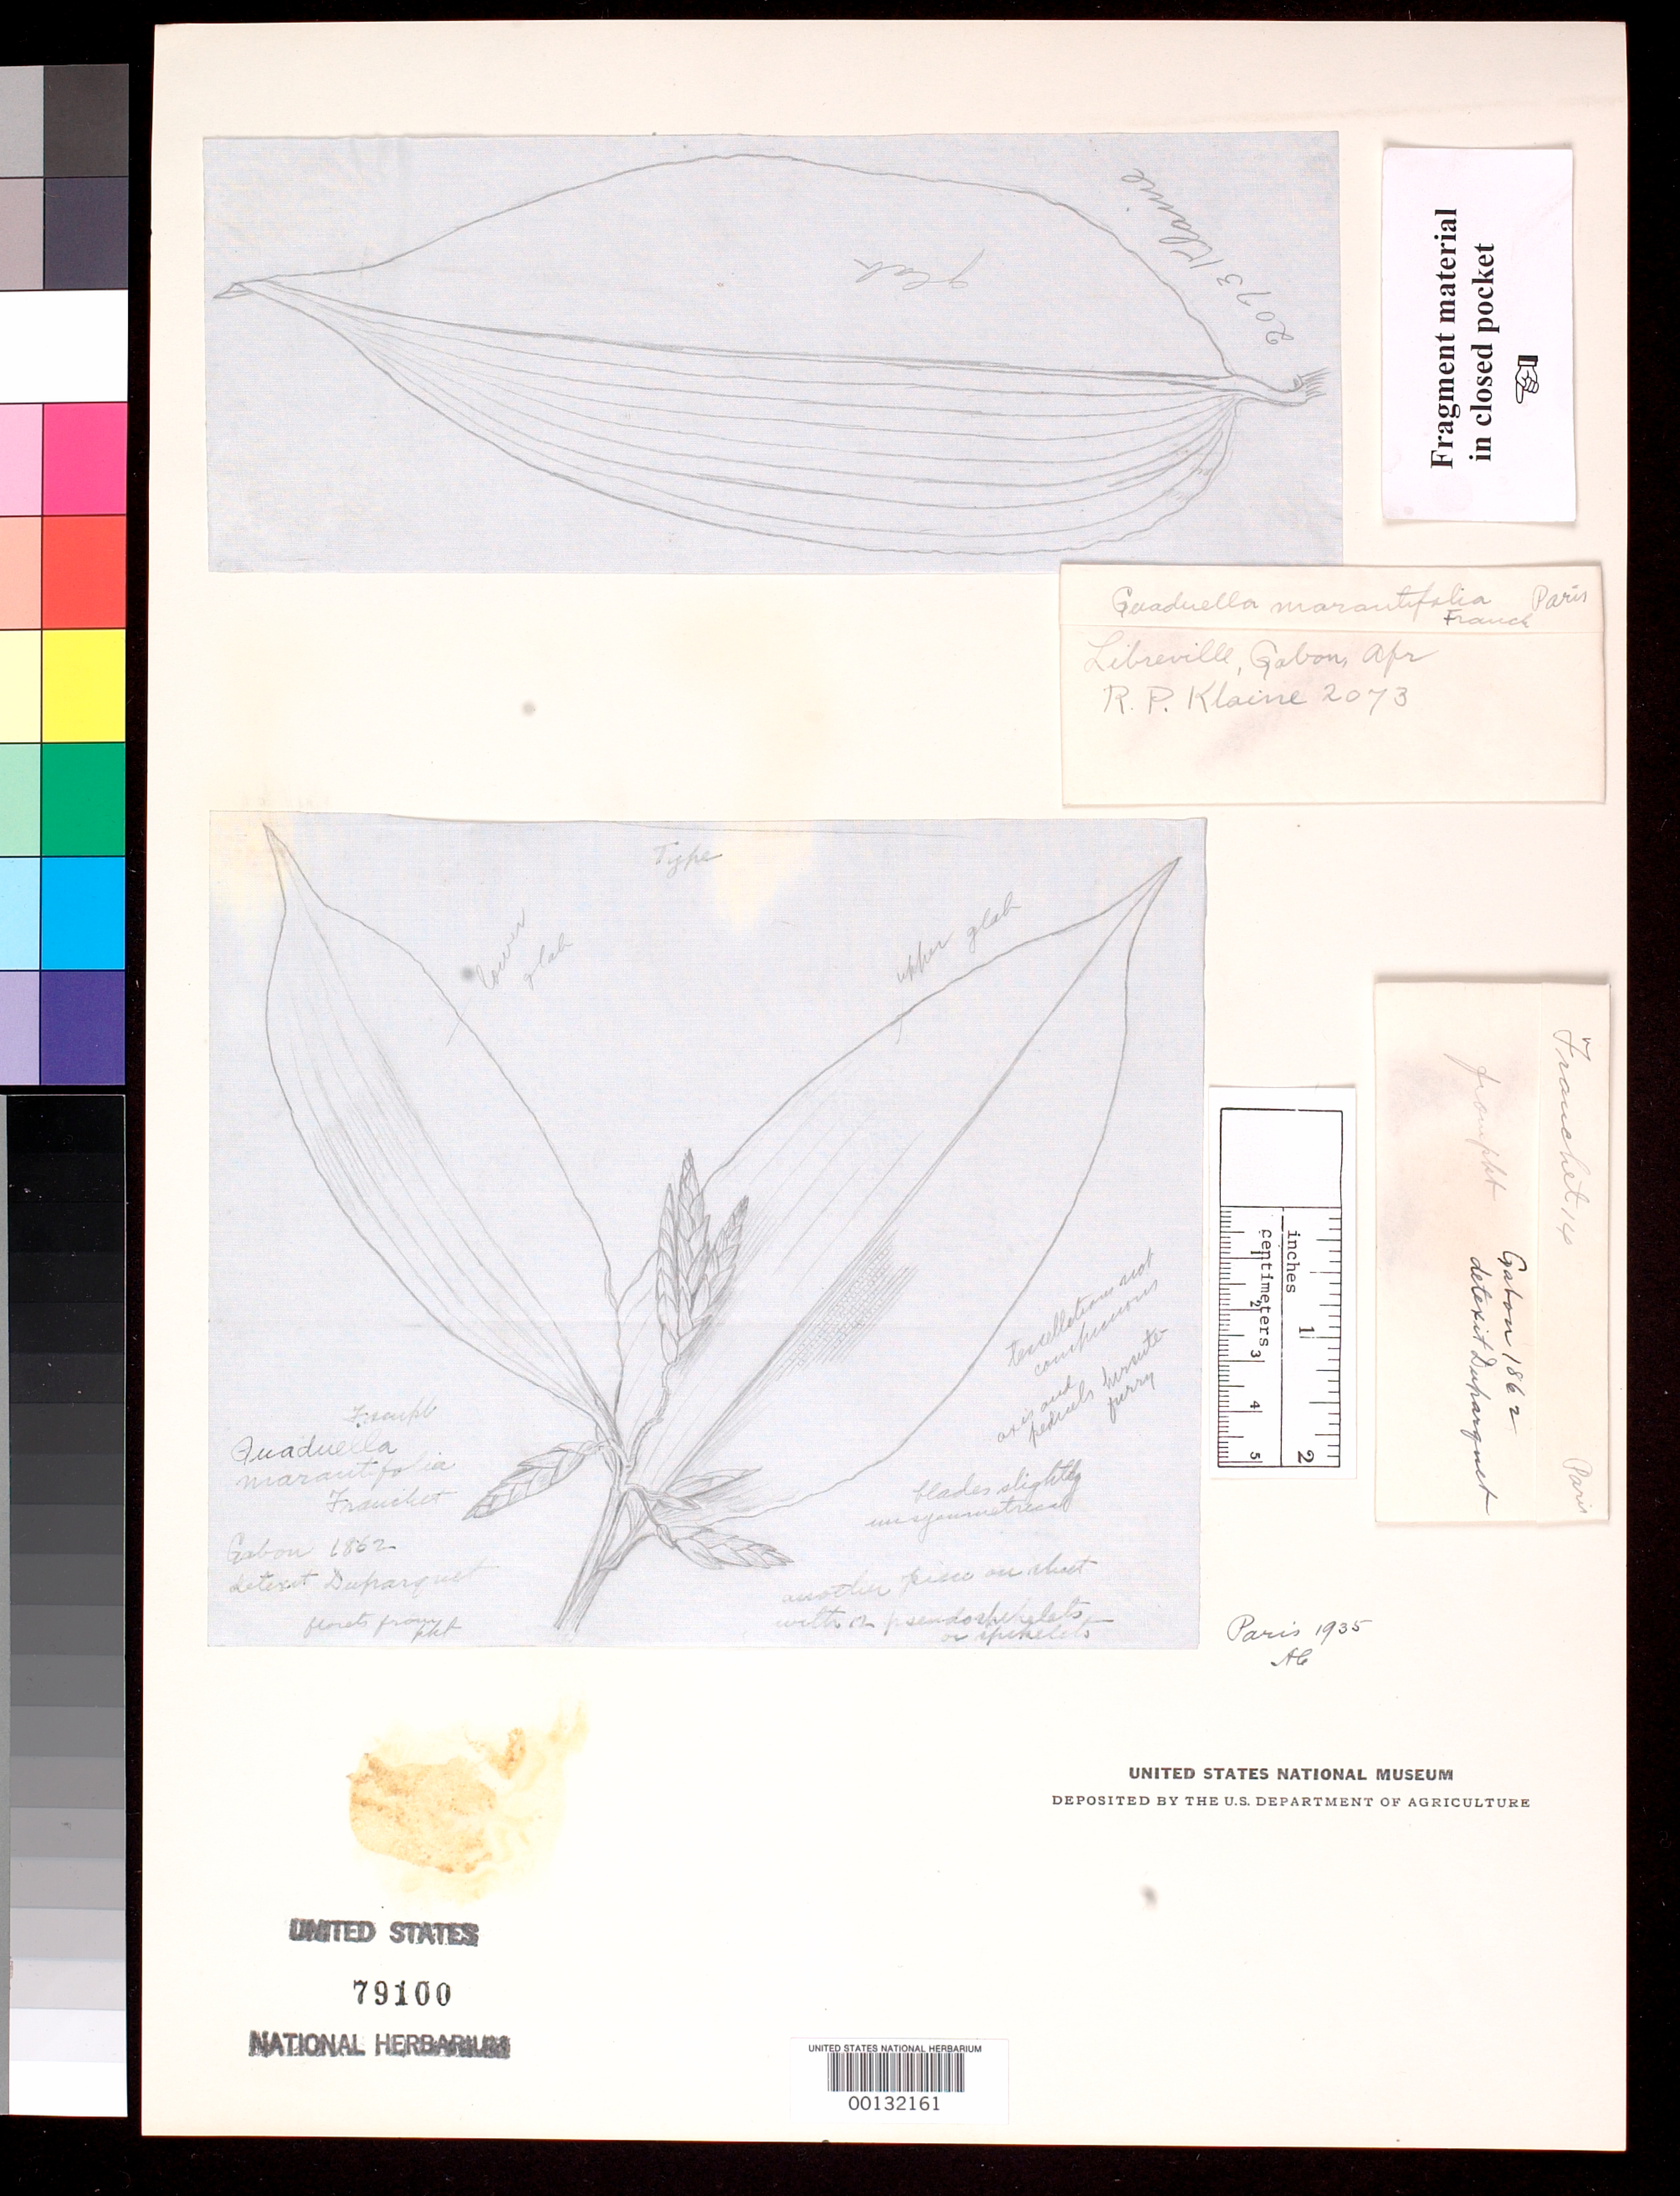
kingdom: Plantae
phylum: Tracheophyta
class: Liliopsida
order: Poales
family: Poaceae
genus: Guaduella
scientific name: Guaduella marantifolia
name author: Franch.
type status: Type Material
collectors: A. R. Franchet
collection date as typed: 1862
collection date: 1862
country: Gabon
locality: Libreville.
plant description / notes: dubiously type material (note also 2 distinct elements on sheet)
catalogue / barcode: US 79100